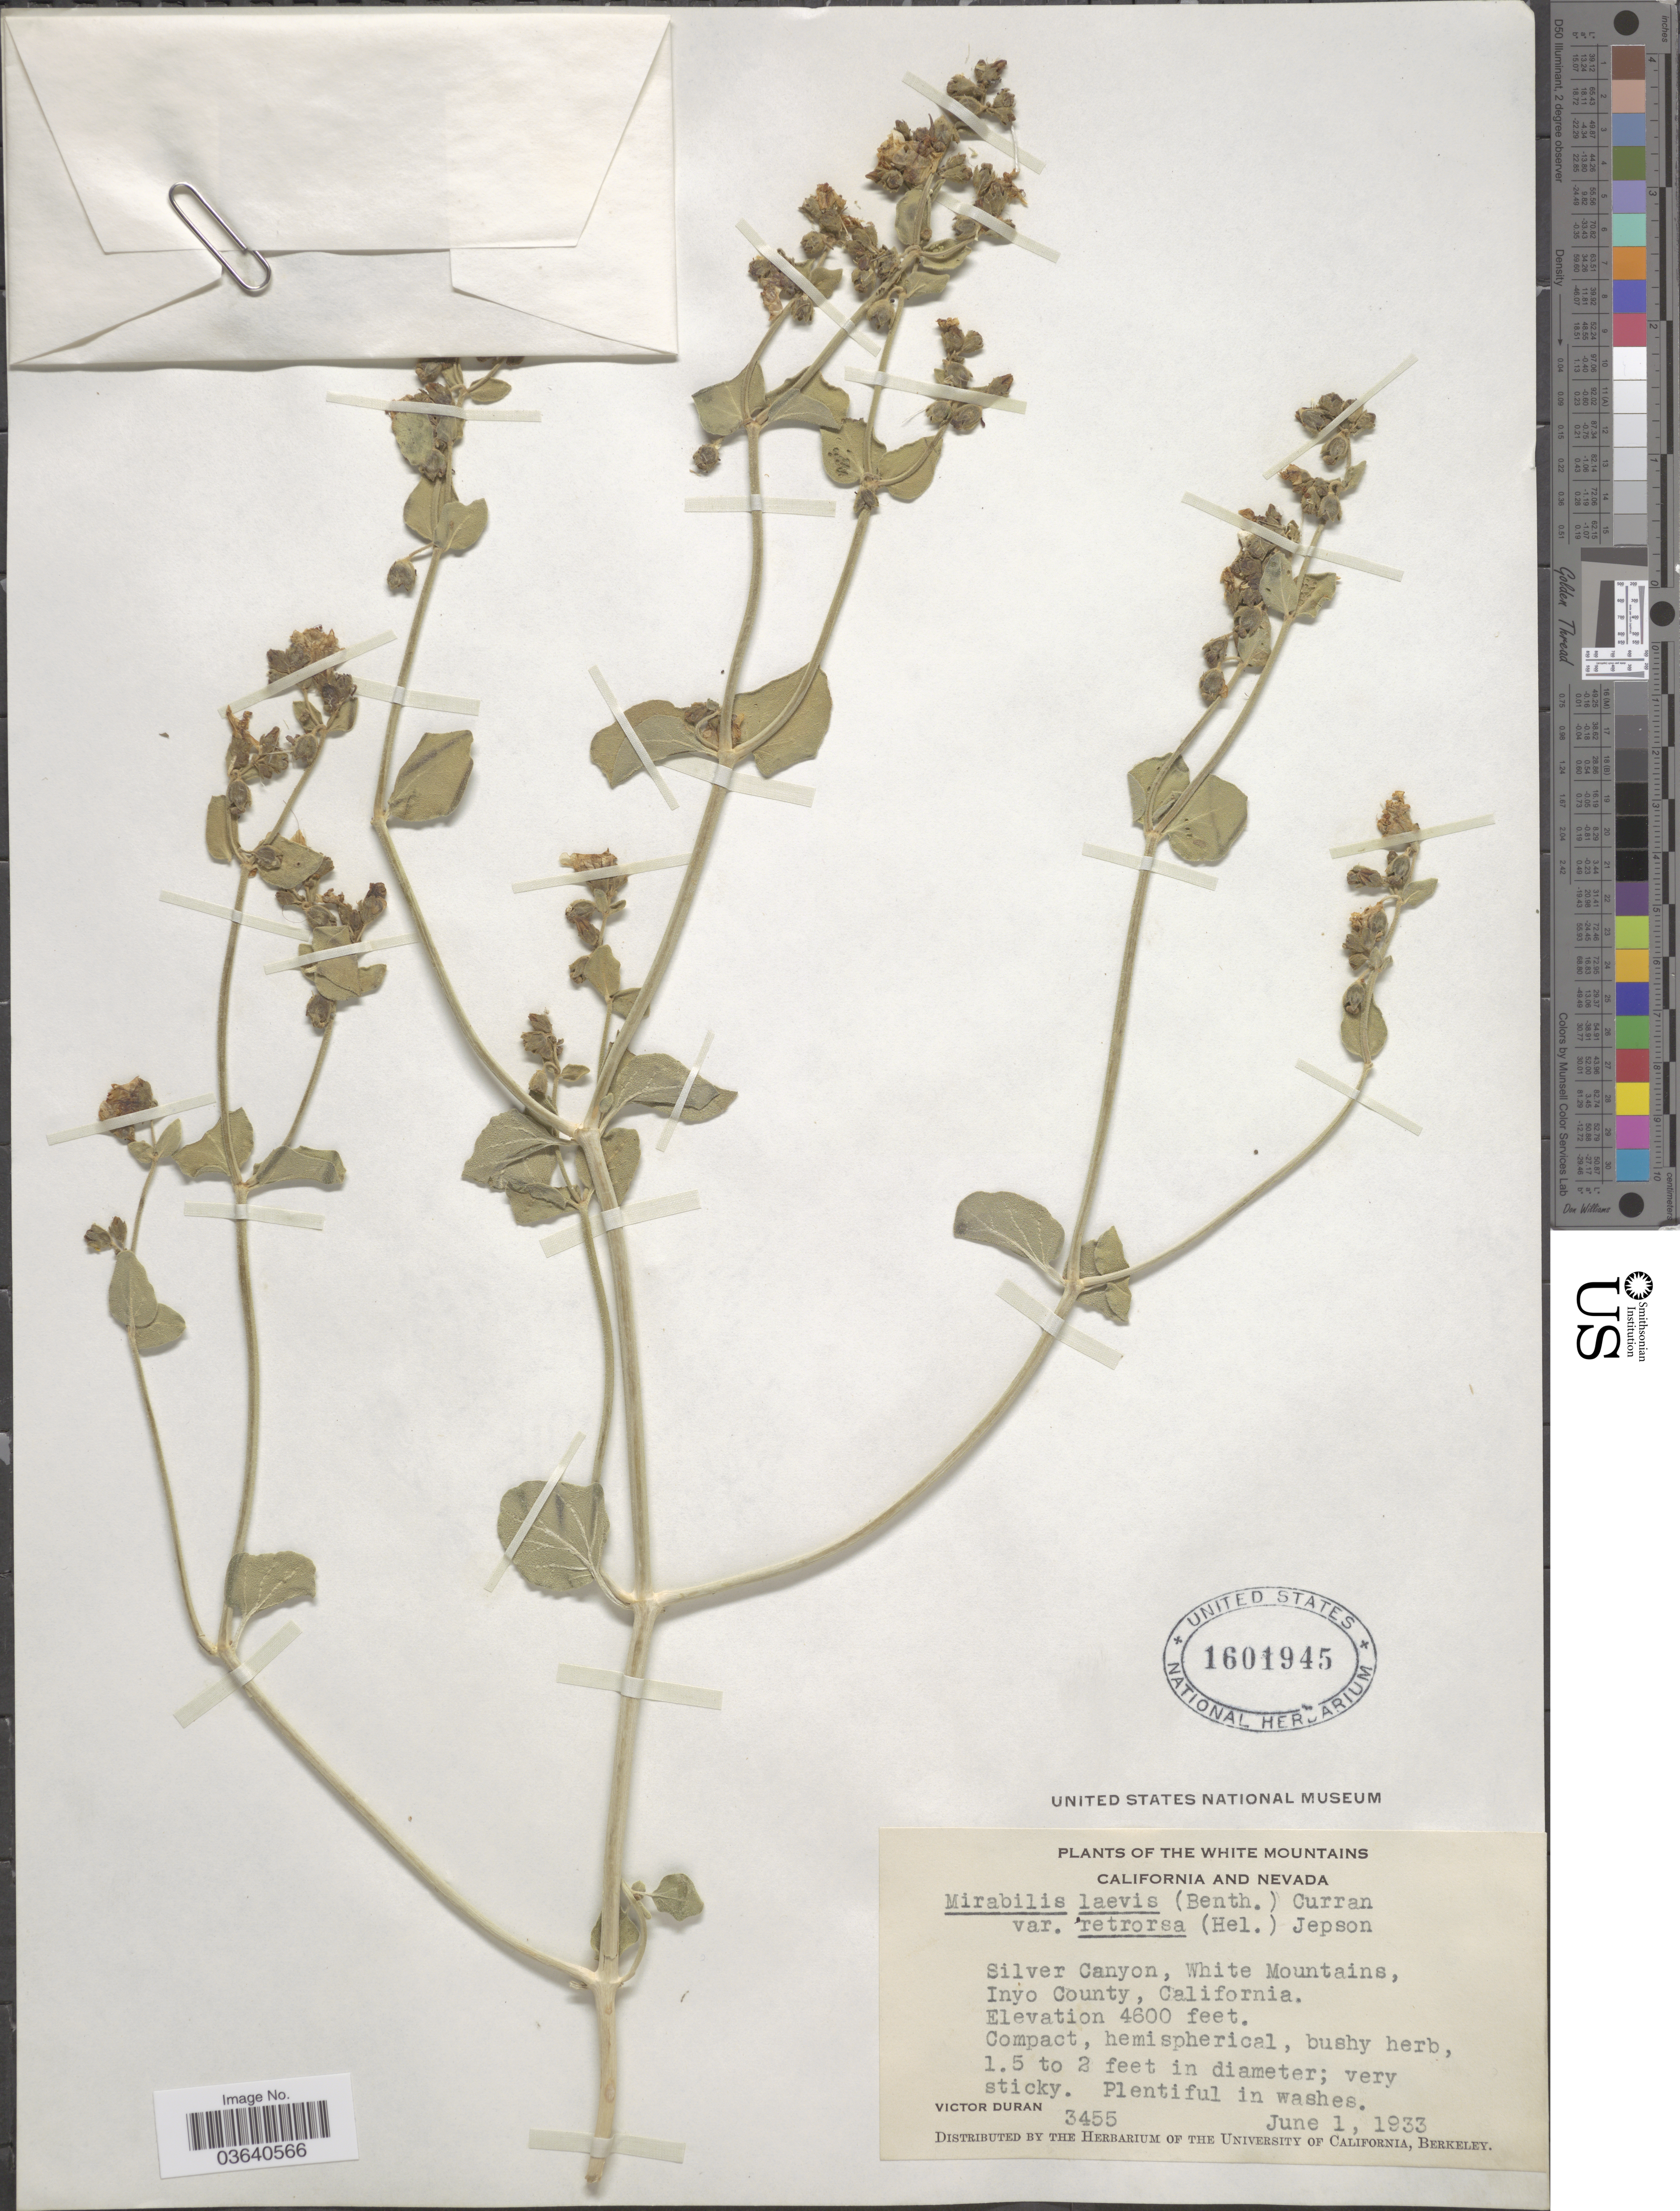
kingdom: Plantae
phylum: Tracheophyta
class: Magnoliopsida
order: Caryophyllales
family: Nyctaginaceae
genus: Mirabilis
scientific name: Mirabilis laevis var. retrorsa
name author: (A. Heller) Jeps.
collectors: V. Duran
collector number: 3455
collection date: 1933-06-01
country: United States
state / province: California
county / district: Inyo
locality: The White Mountains. Silver Canyon, White Mountains, Inyo County.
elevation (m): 1402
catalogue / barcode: US 1601945